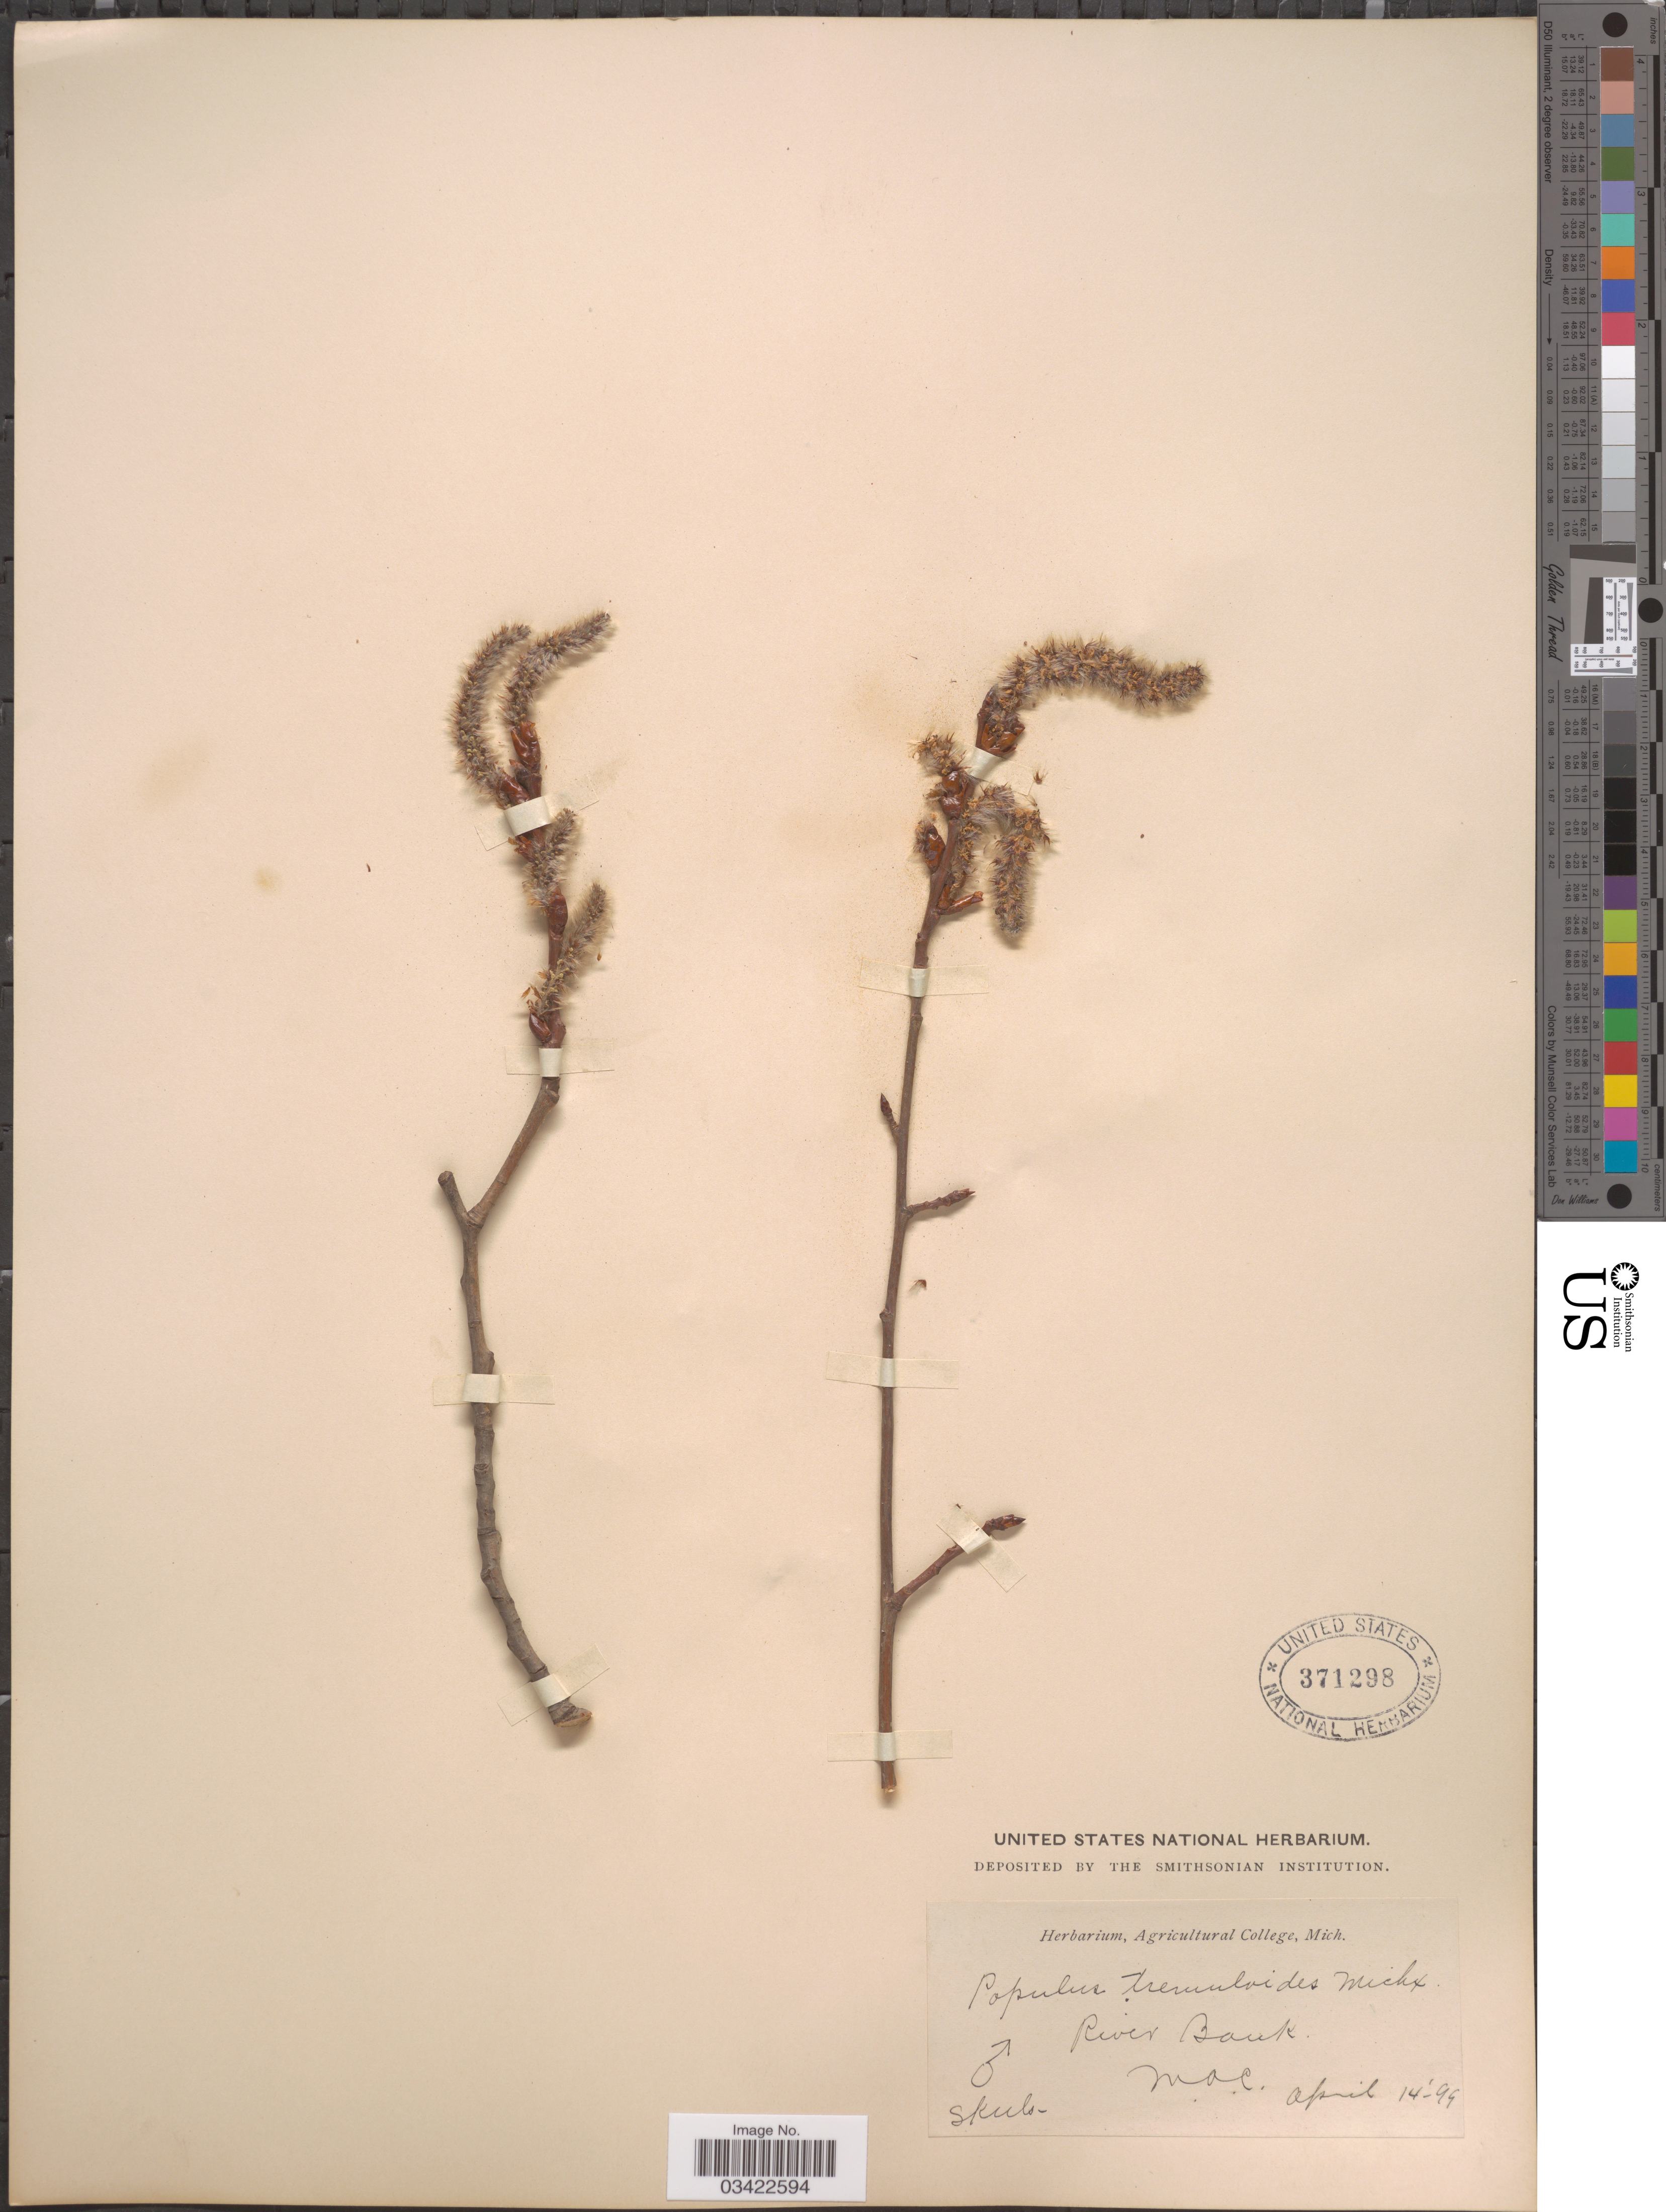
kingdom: Plantae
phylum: Tracheophyta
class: Magnoliopsida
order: Malpighiales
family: Salicaceae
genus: Populus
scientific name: Populus tremuloides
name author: Michx.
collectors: Skeels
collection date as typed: Transcribed d/m/y: 14/4/94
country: United States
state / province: Michigan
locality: River Bank, M.A.C.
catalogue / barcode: US 371298